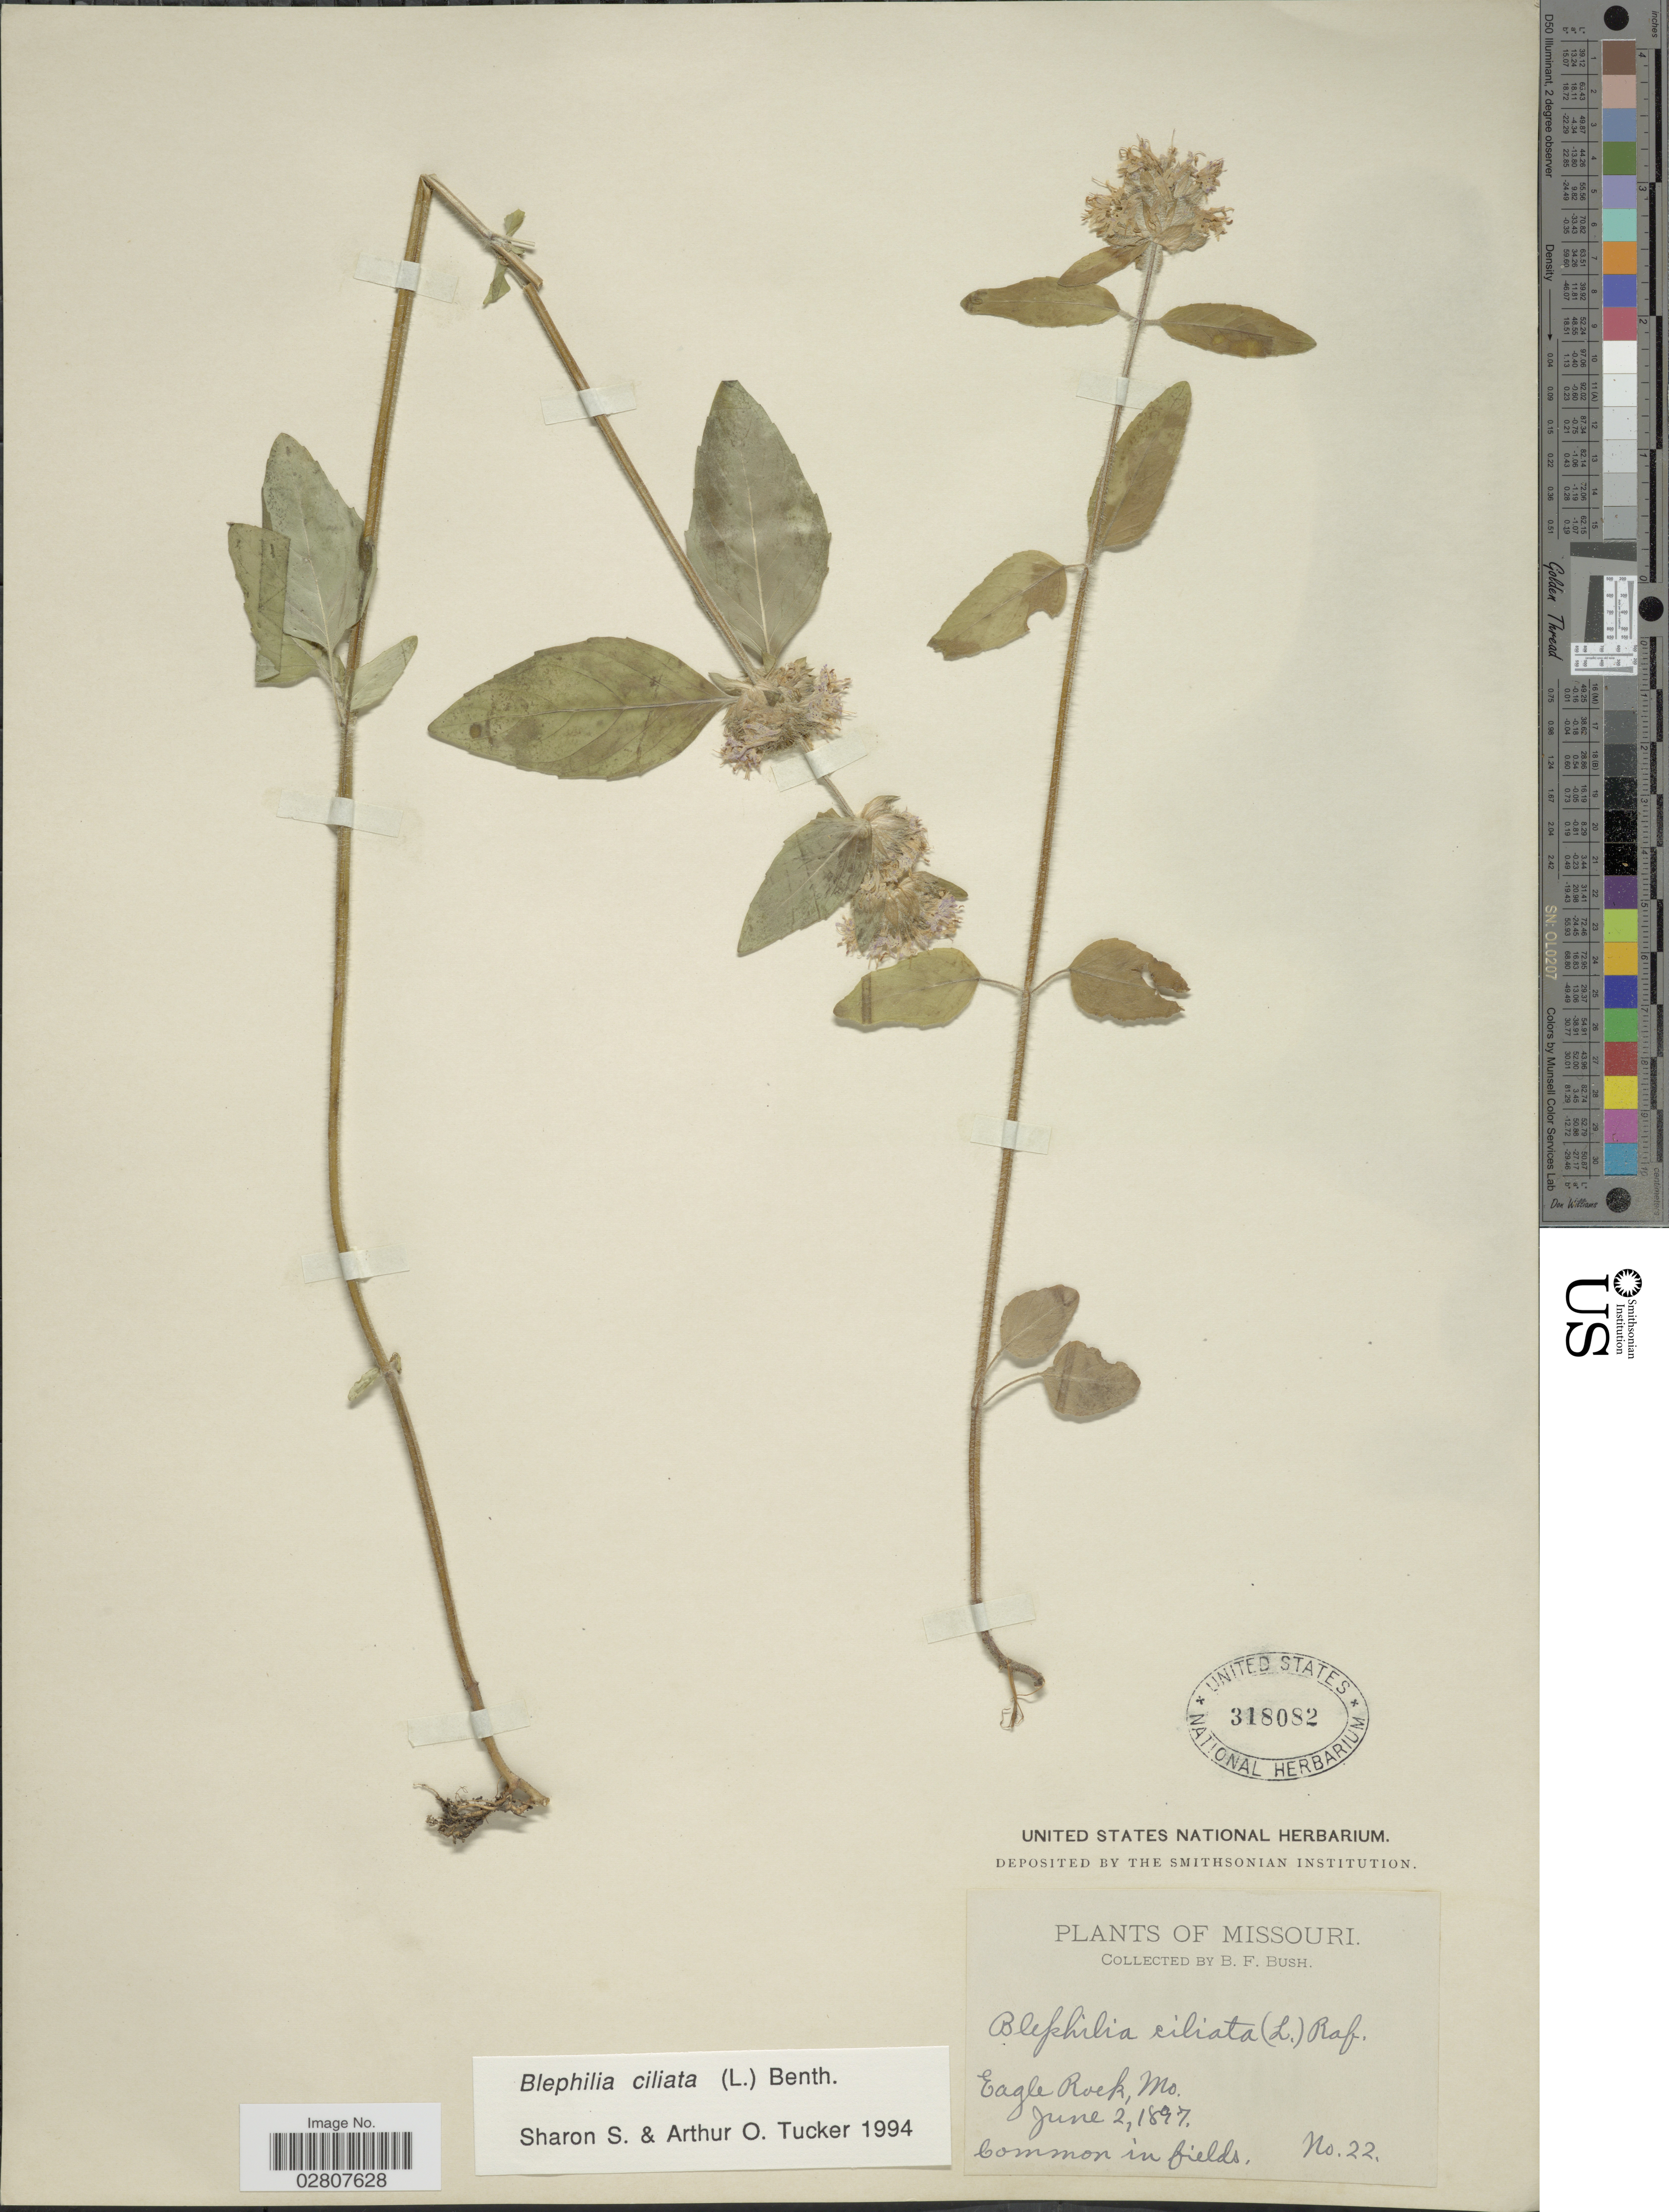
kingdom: Plantae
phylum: Tracheophyta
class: Magnoliopsida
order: Lamiales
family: Lamiaceae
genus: Blephilia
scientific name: Blephilia ciliata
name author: (L.) Raf. ex Benth.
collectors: B. F. Bush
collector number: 22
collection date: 1897-06-02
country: United States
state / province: Missouri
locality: Eagle Rock.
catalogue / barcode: US 318082